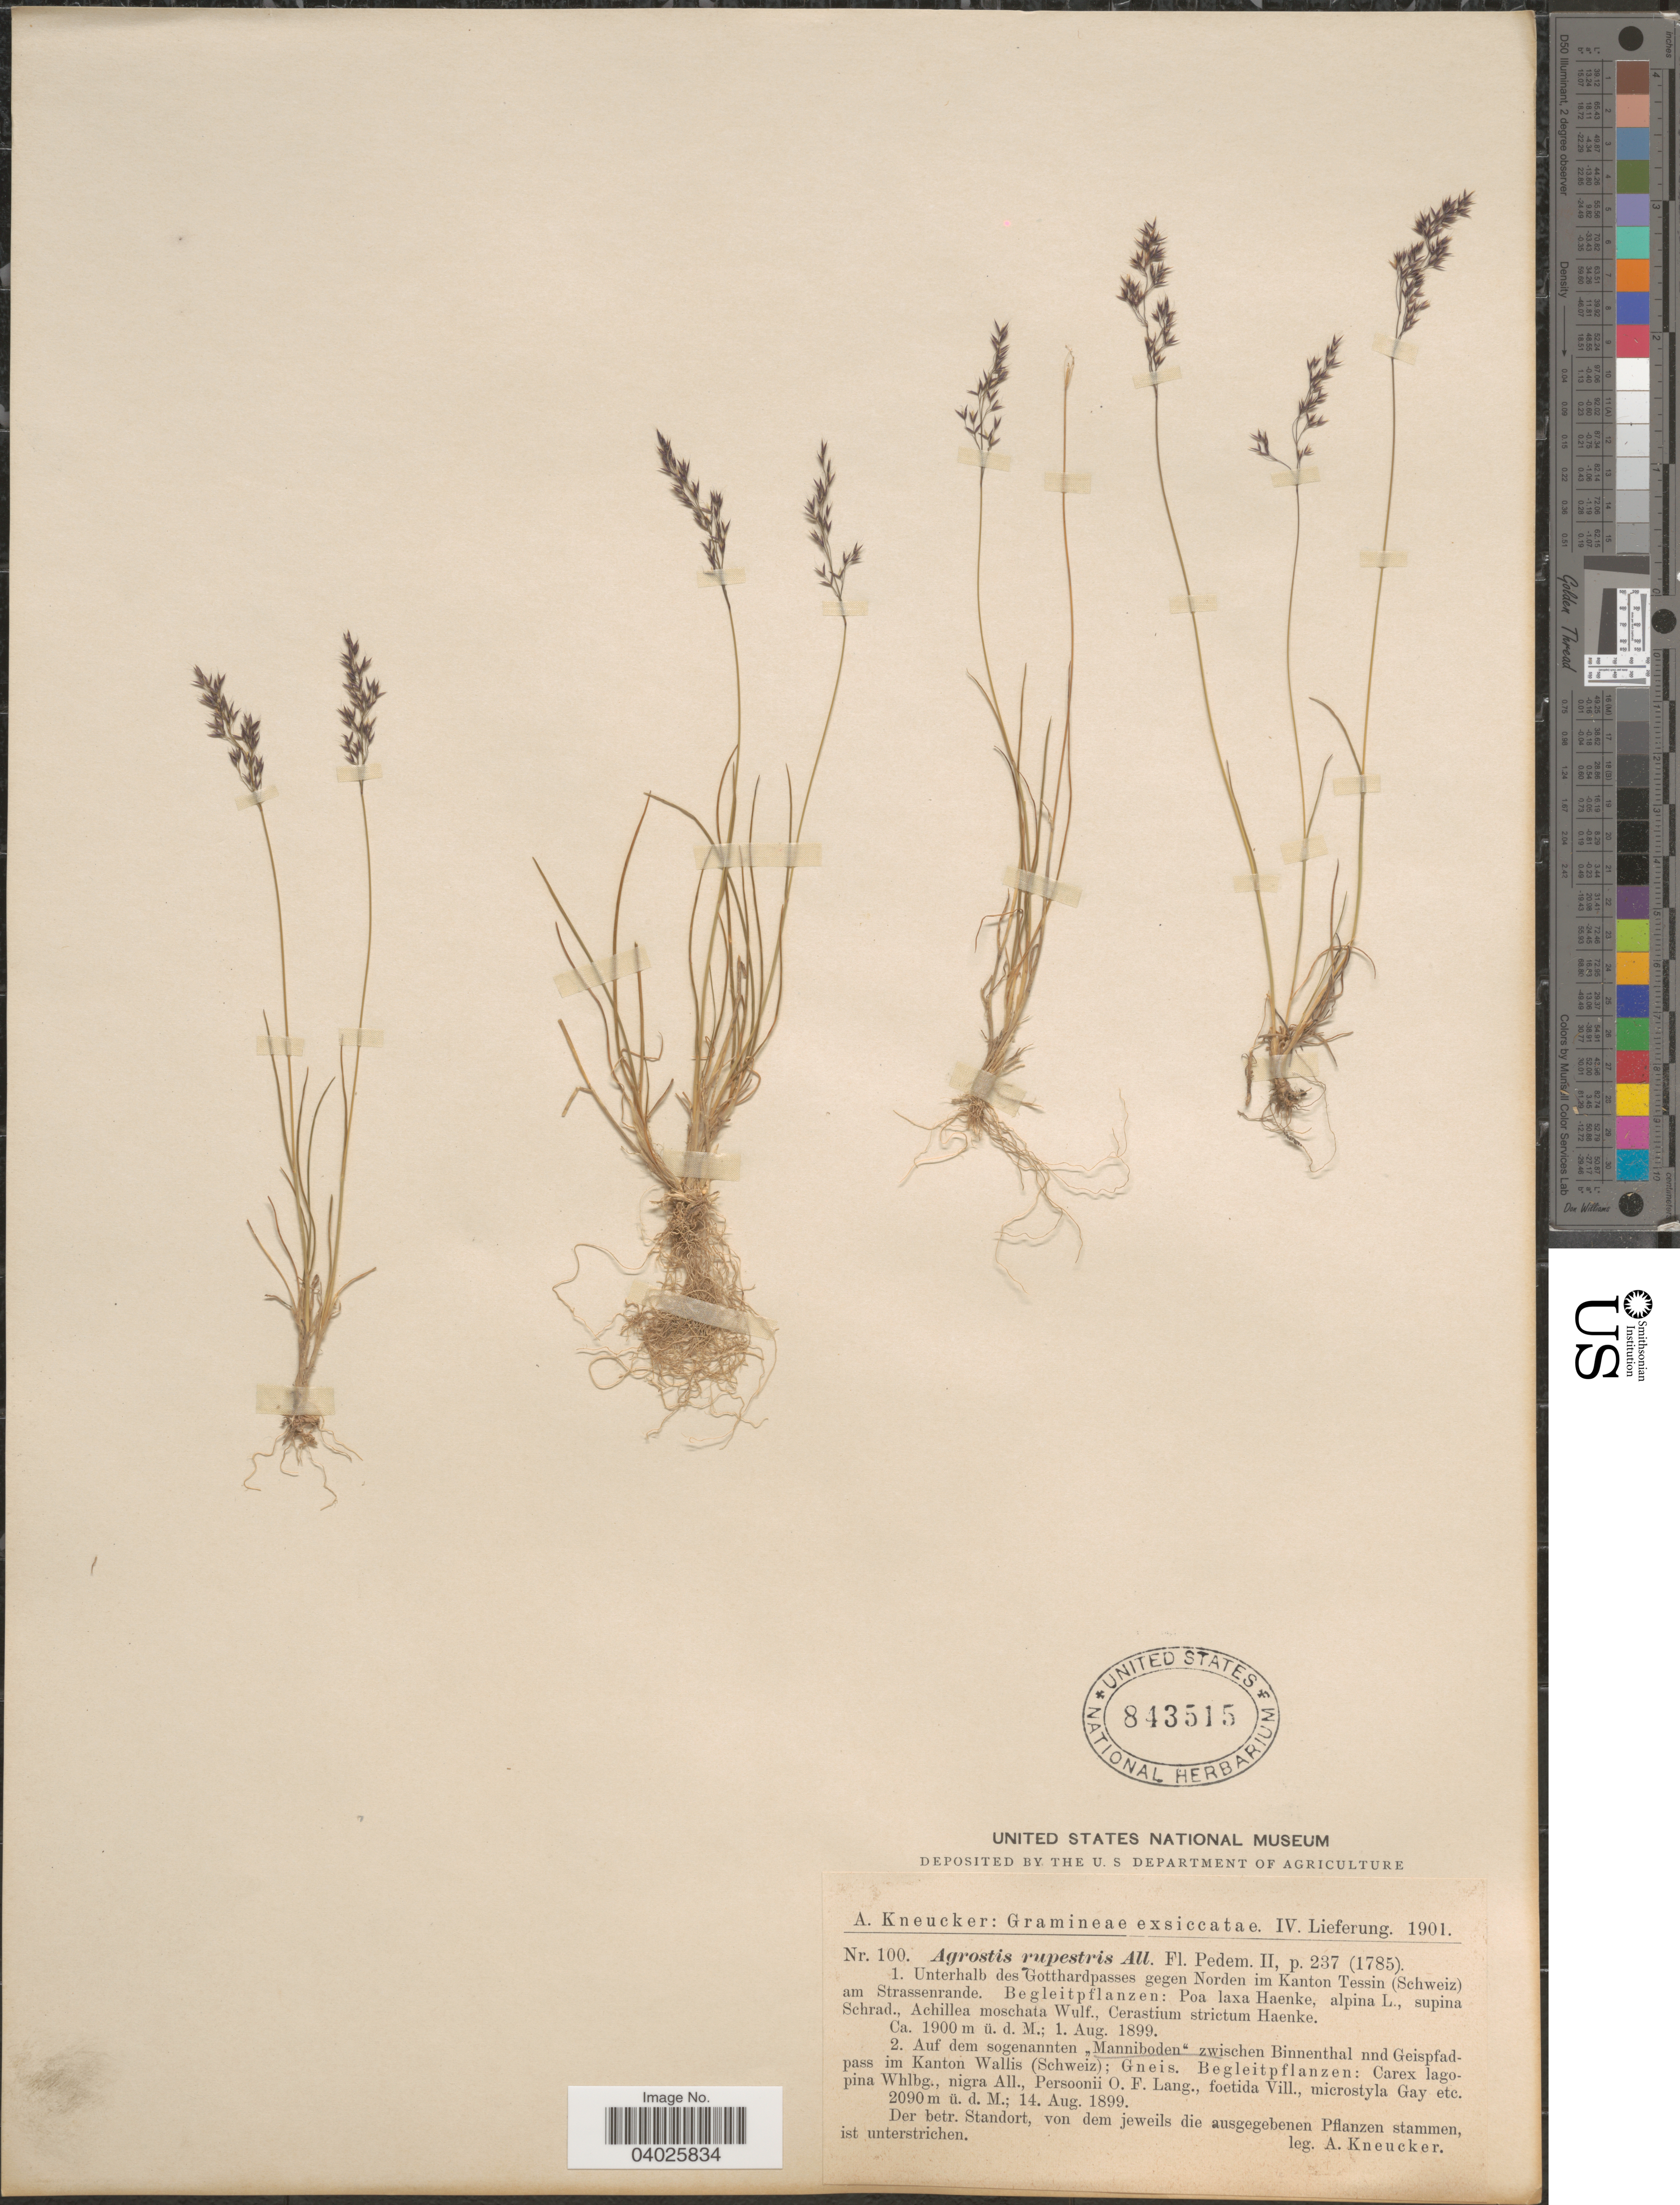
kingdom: Plantae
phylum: Tracheophyta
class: Liliopsida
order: Poales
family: Poaceae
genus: Agrostis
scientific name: Agrostis rupestris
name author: All.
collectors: A. Kneucker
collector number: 100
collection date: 1899-08-01/1899-08-14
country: Switzerland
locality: Unterhalb des Gotthardpasses gegen Norden im Kanton Tessin (Schweiz) am Strassenrande. Auf dem sogenannten "Manniboden" zwischen Binnenthal nnd Geispfadpass im Kanton Wallis (Schweiz).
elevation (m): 1900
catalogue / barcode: US 843515